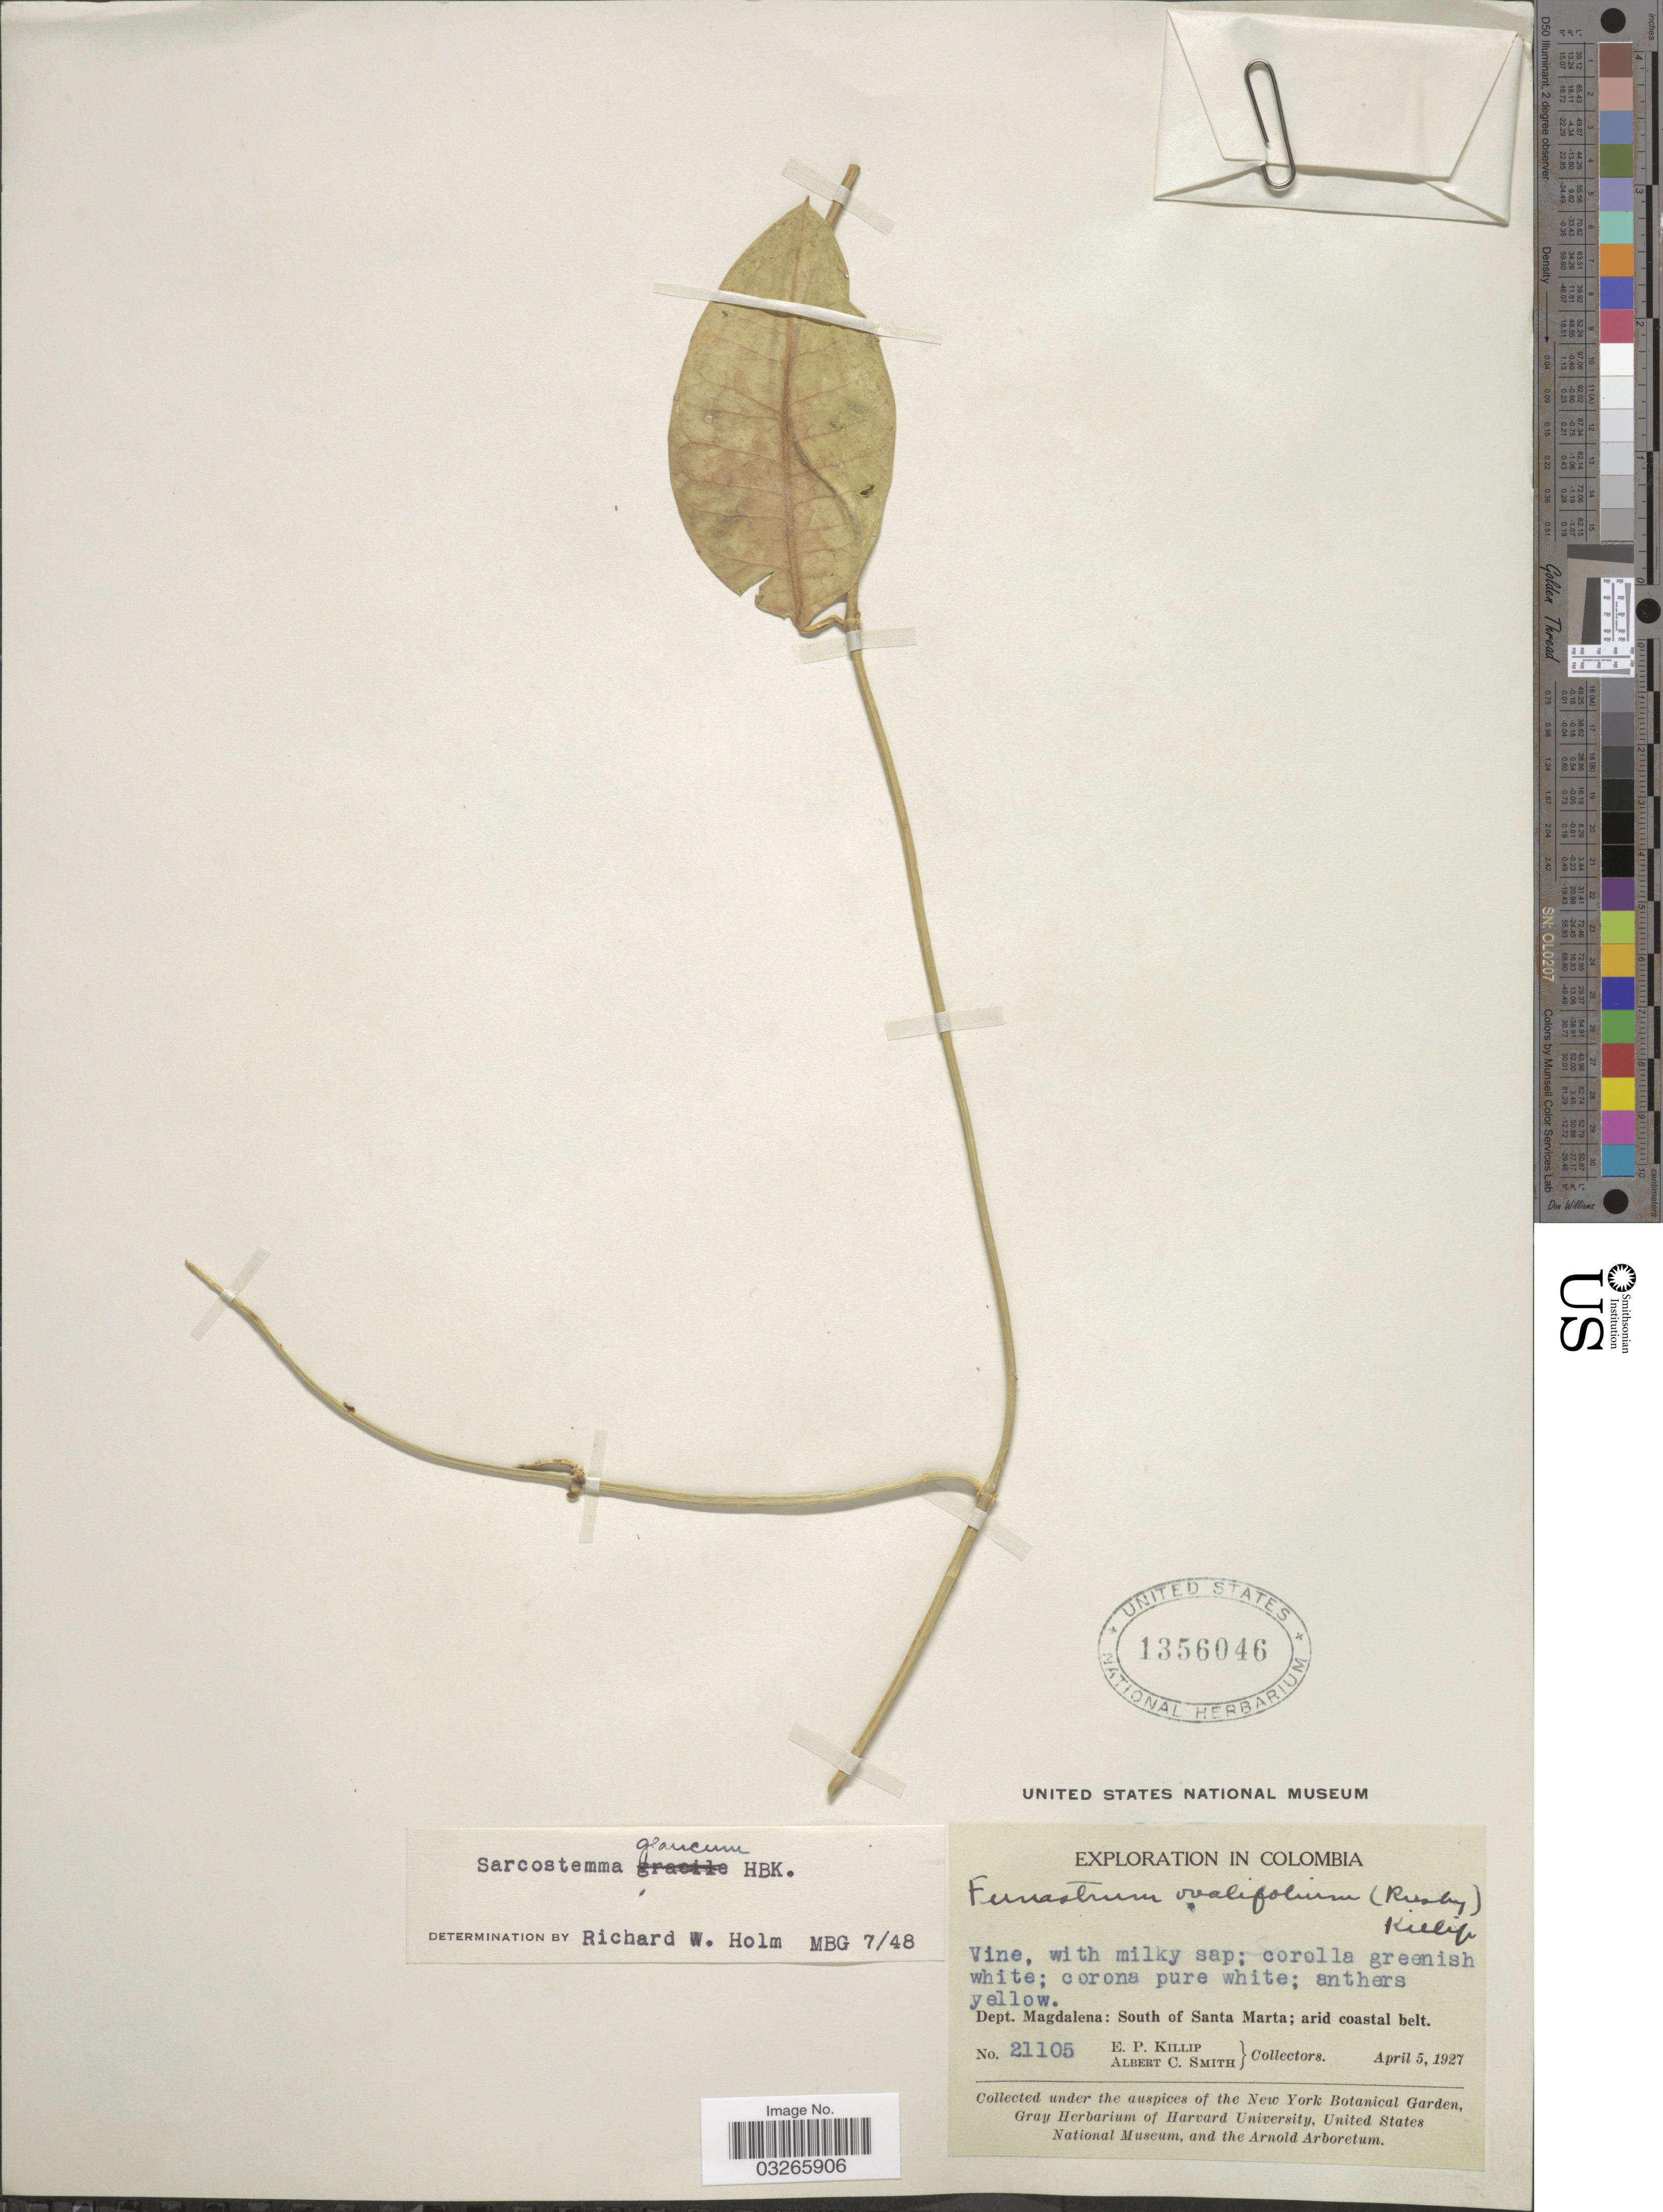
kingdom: Plantae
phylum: Tracheophyta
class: Magnoliopsida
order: Gentianales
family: Apocynaceae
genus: Sarcostemma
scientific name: Sarcostemma glaucum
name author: Kunth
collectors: E. P. Killip & A. C. Smith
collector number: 21105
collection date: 1927-04-05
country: Colombia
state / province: Magdalena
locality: Dept. Magdalena: South of Santa Marta.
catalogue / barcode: US 1356046